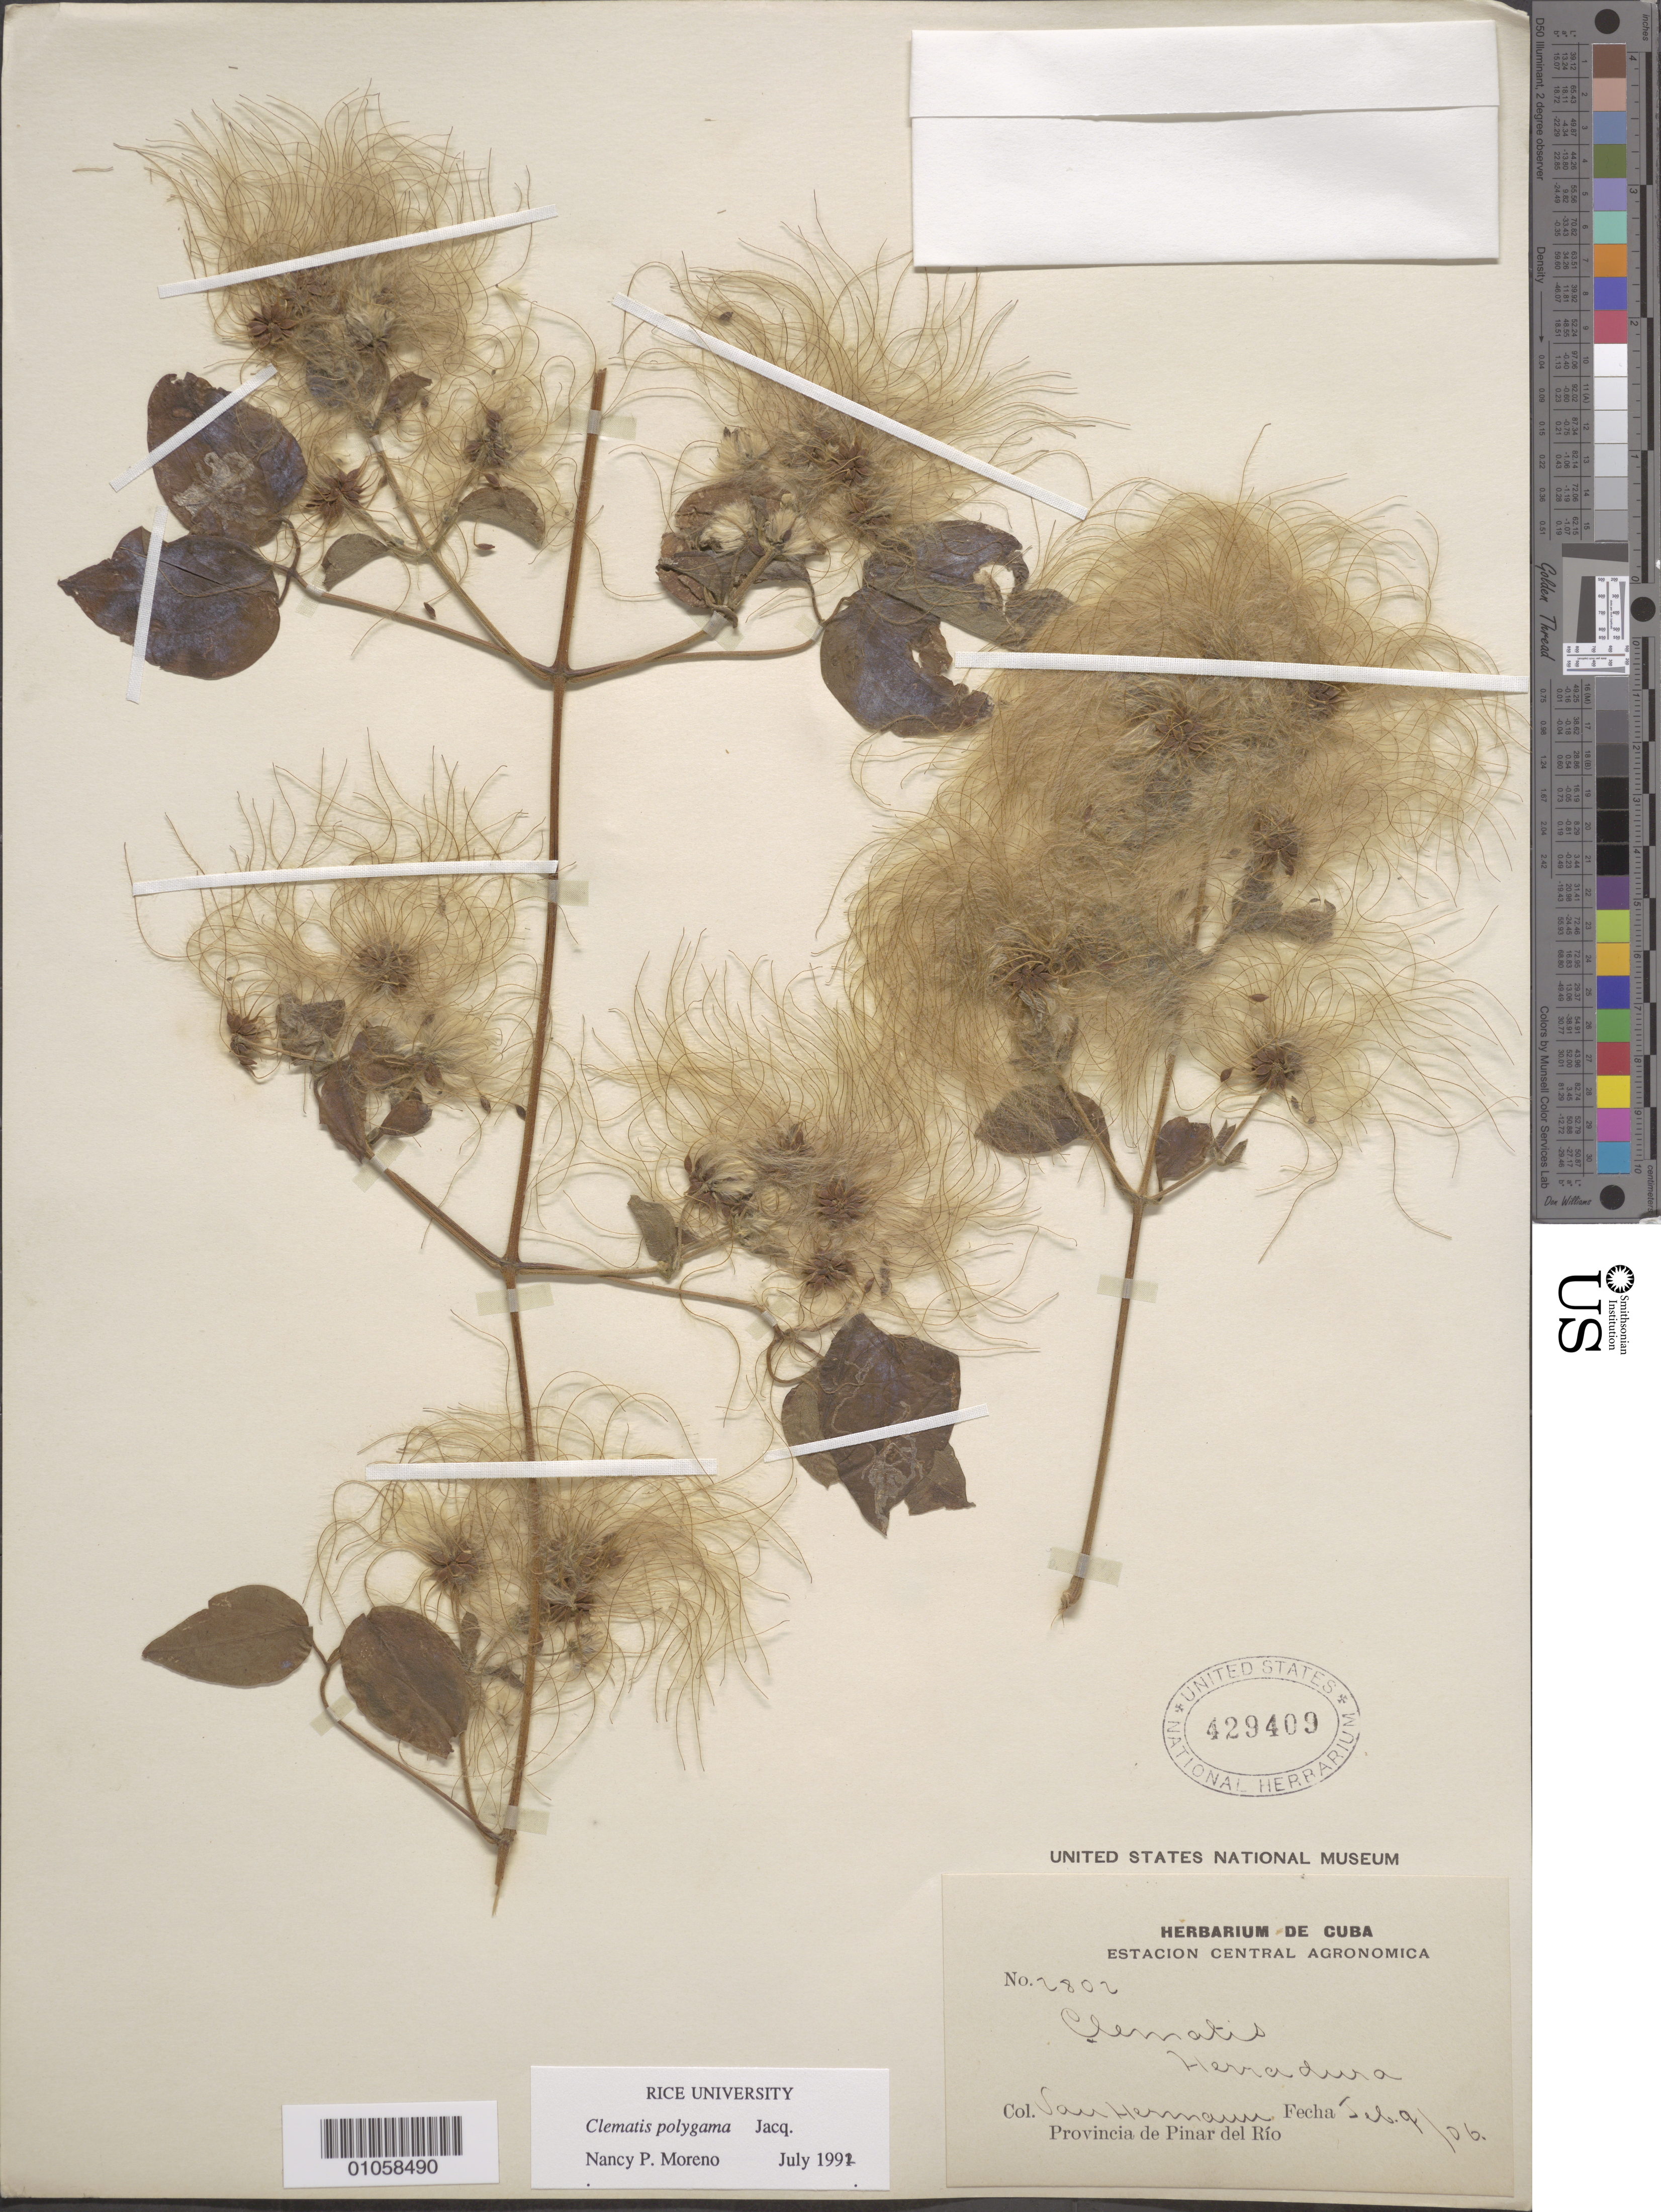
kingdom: Plantae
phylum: Tracheophyta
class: Magnoliopsida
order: Ranunculales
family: Ranunculaceae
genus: Clematis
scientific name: Clematis polygama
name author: Jacq.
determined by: Moreno, N. P.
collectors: H. A. Van Hermann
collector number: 2802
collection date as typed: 09 Feb 1906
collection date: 1906-02-09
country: Cuba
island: Cuba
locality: Heradura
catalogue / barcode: US 429409